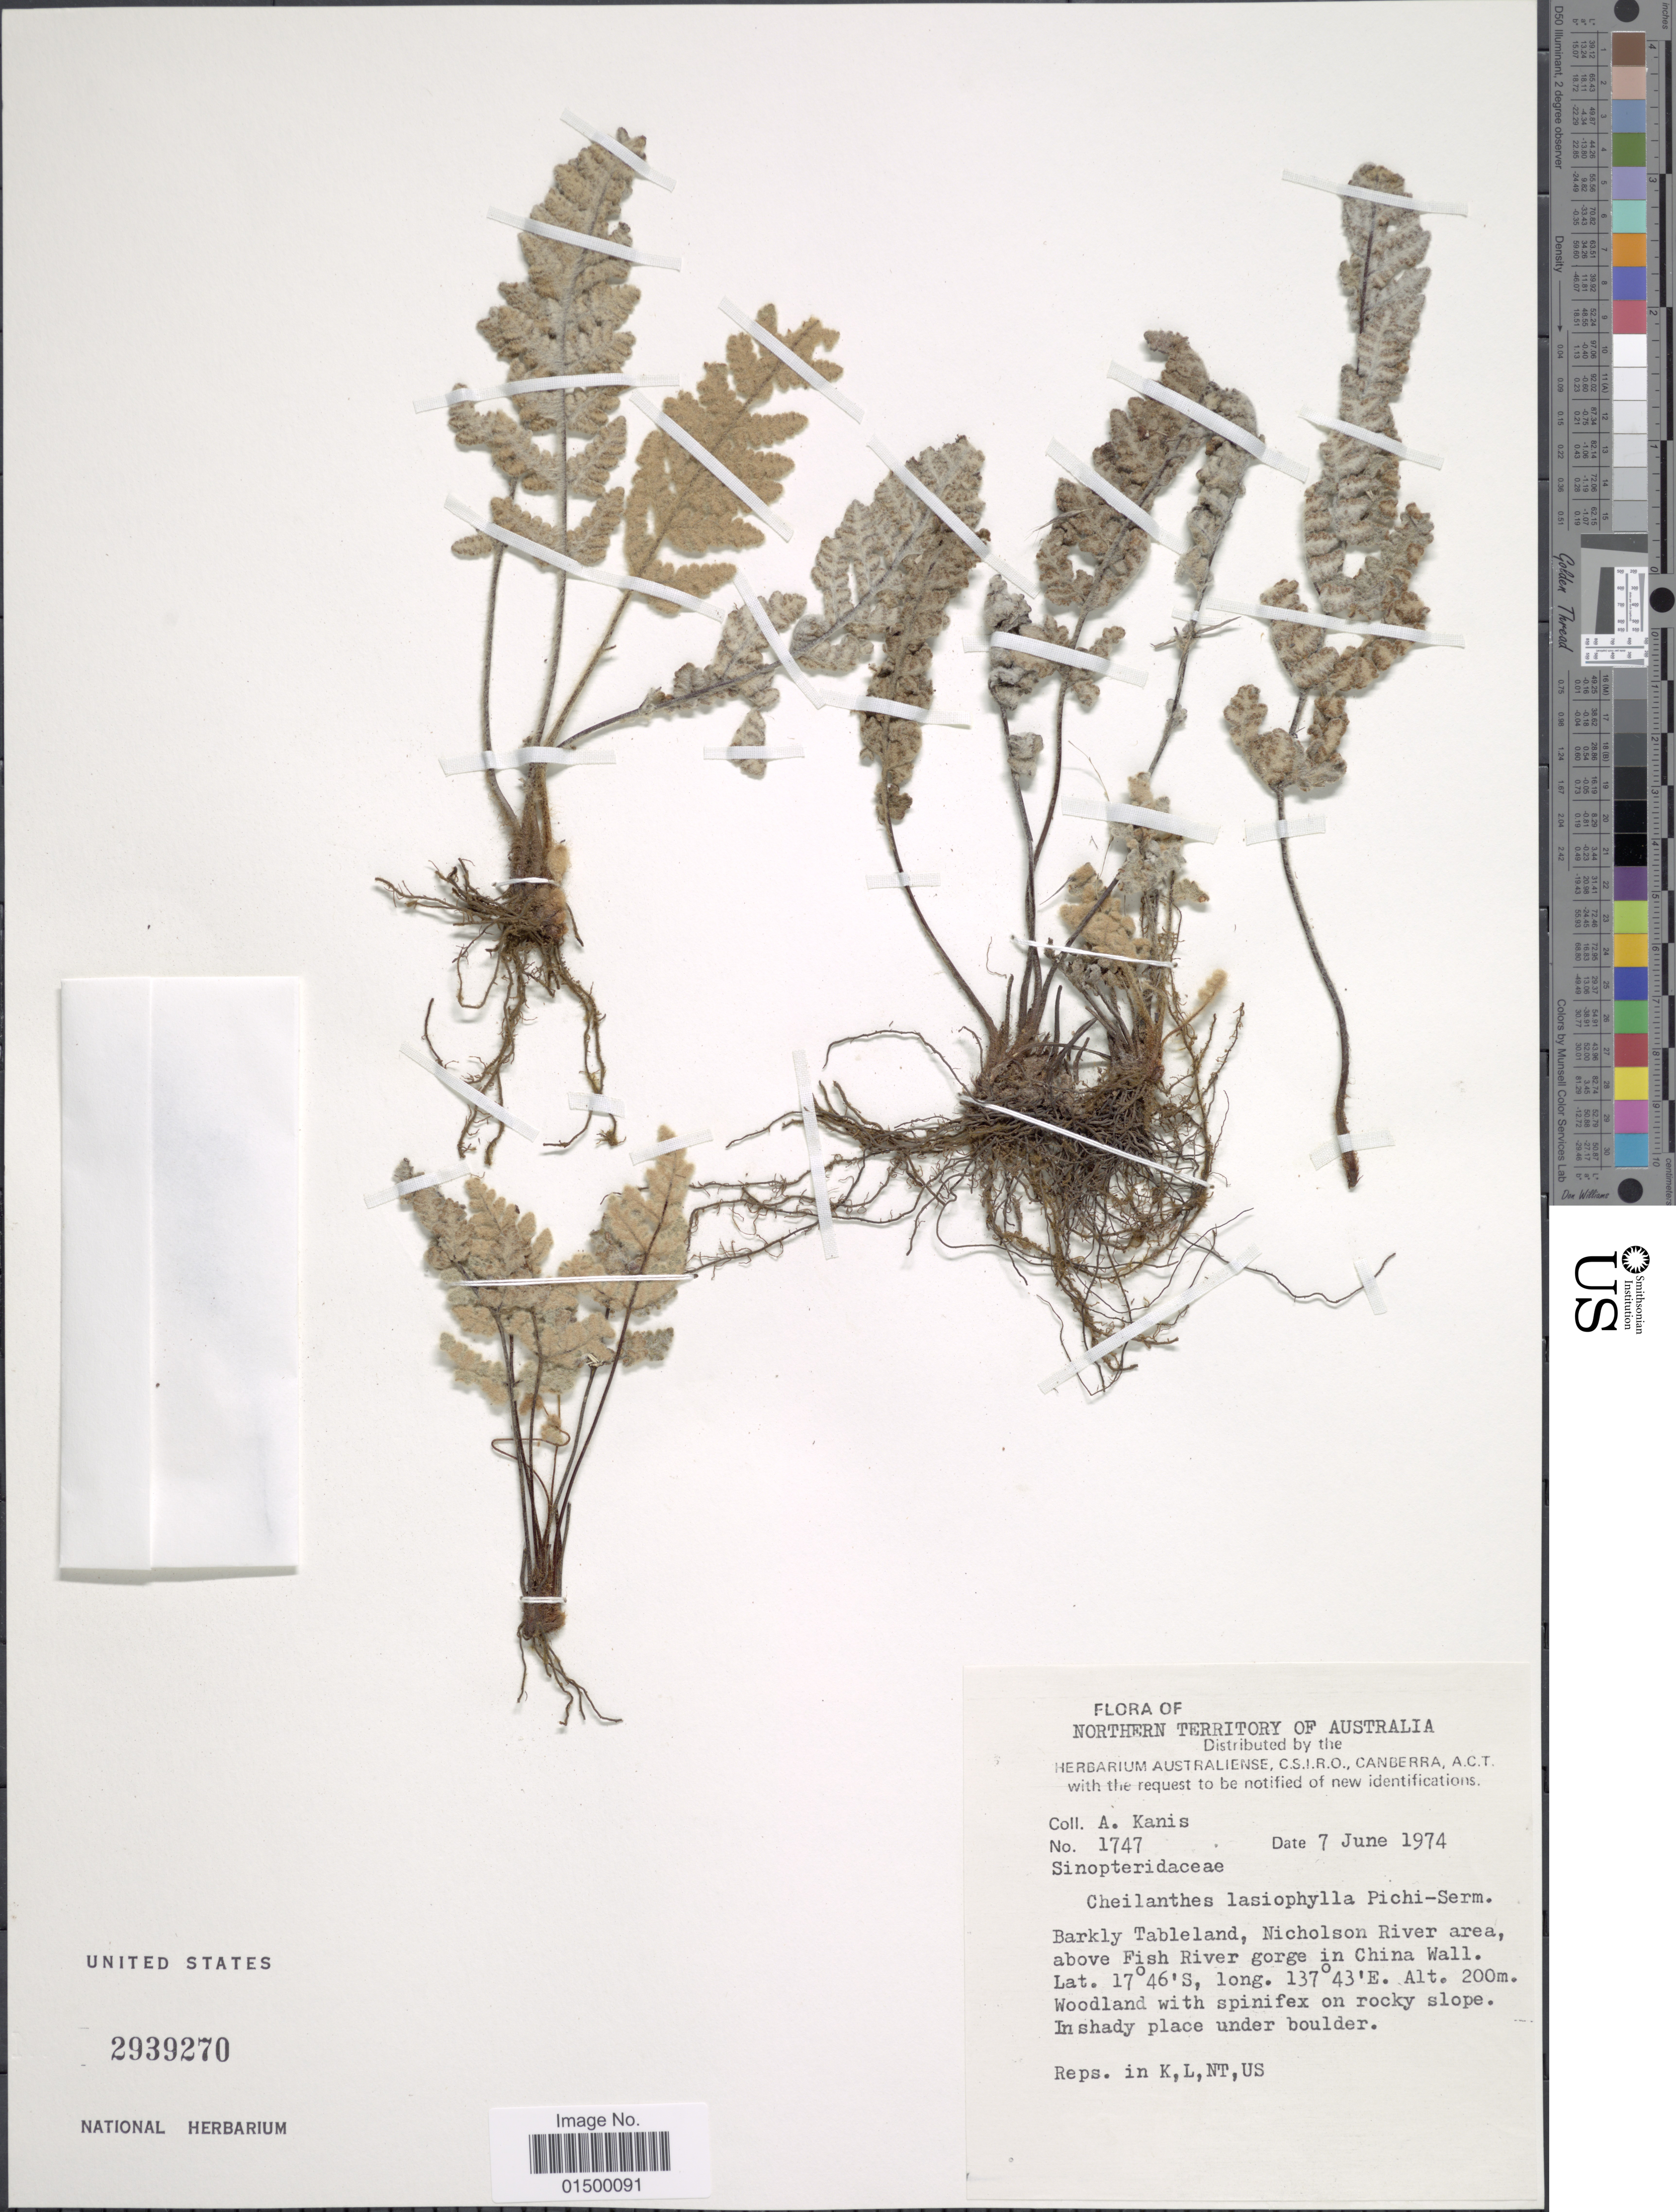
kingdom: Plantae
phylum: Tracheophyta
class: Polypodiopsida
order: Polypodiales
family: Pteridaceae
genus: Cheilanthes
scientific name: Cheilanthes lasiophylla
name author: Pic. Serm.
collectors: A. Kanis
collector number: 1447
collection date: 1974-06-07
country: Australia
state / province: Northern Territory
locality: Northern Territory of Australia. Barkly Tableland, Nicholson River Area, above Fish River gorge in China Wall.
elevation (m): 200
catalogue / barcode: US 2939270